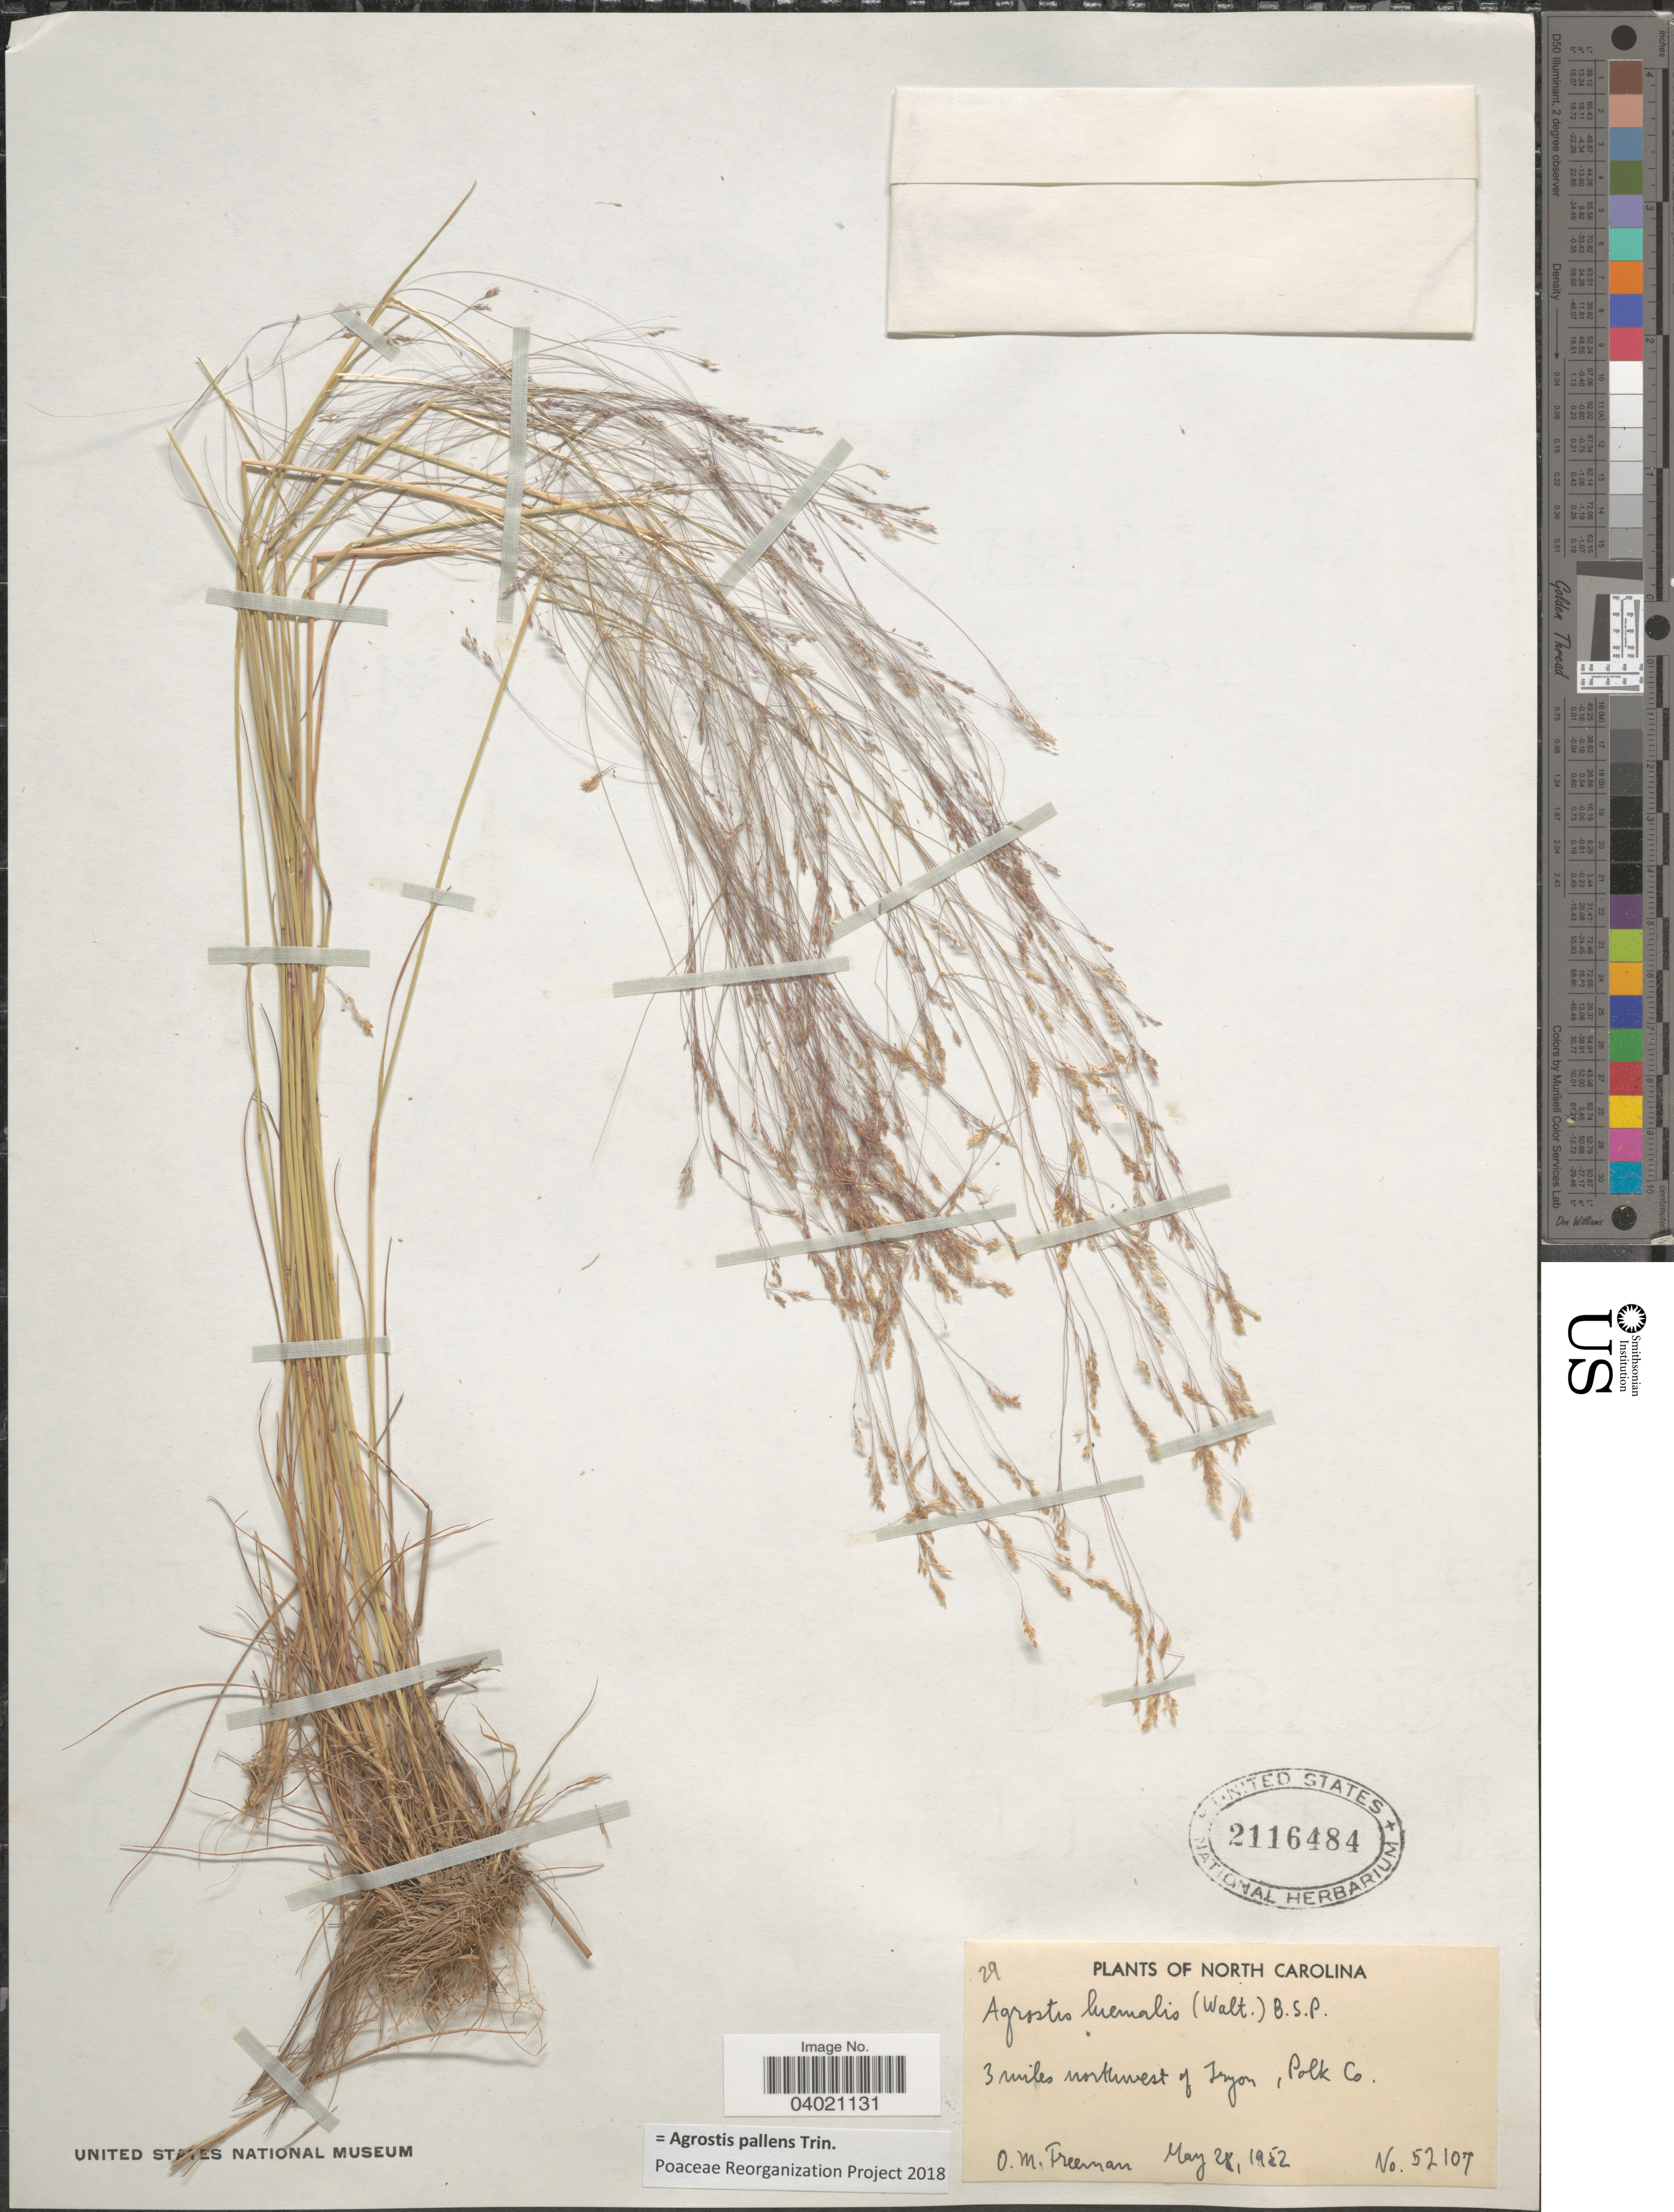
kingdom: Plantae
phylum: Tracheophyta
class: Liliopsida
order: Poales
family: Poaceae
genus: Agrostis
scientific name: Agrostis pallens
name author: Trin.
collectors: O. Freeman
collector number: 52107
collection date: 1952-05-28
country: United States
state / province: North Carolina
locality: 3 miles northwest of Tyron, Polk Co.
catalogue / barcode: US 2116484